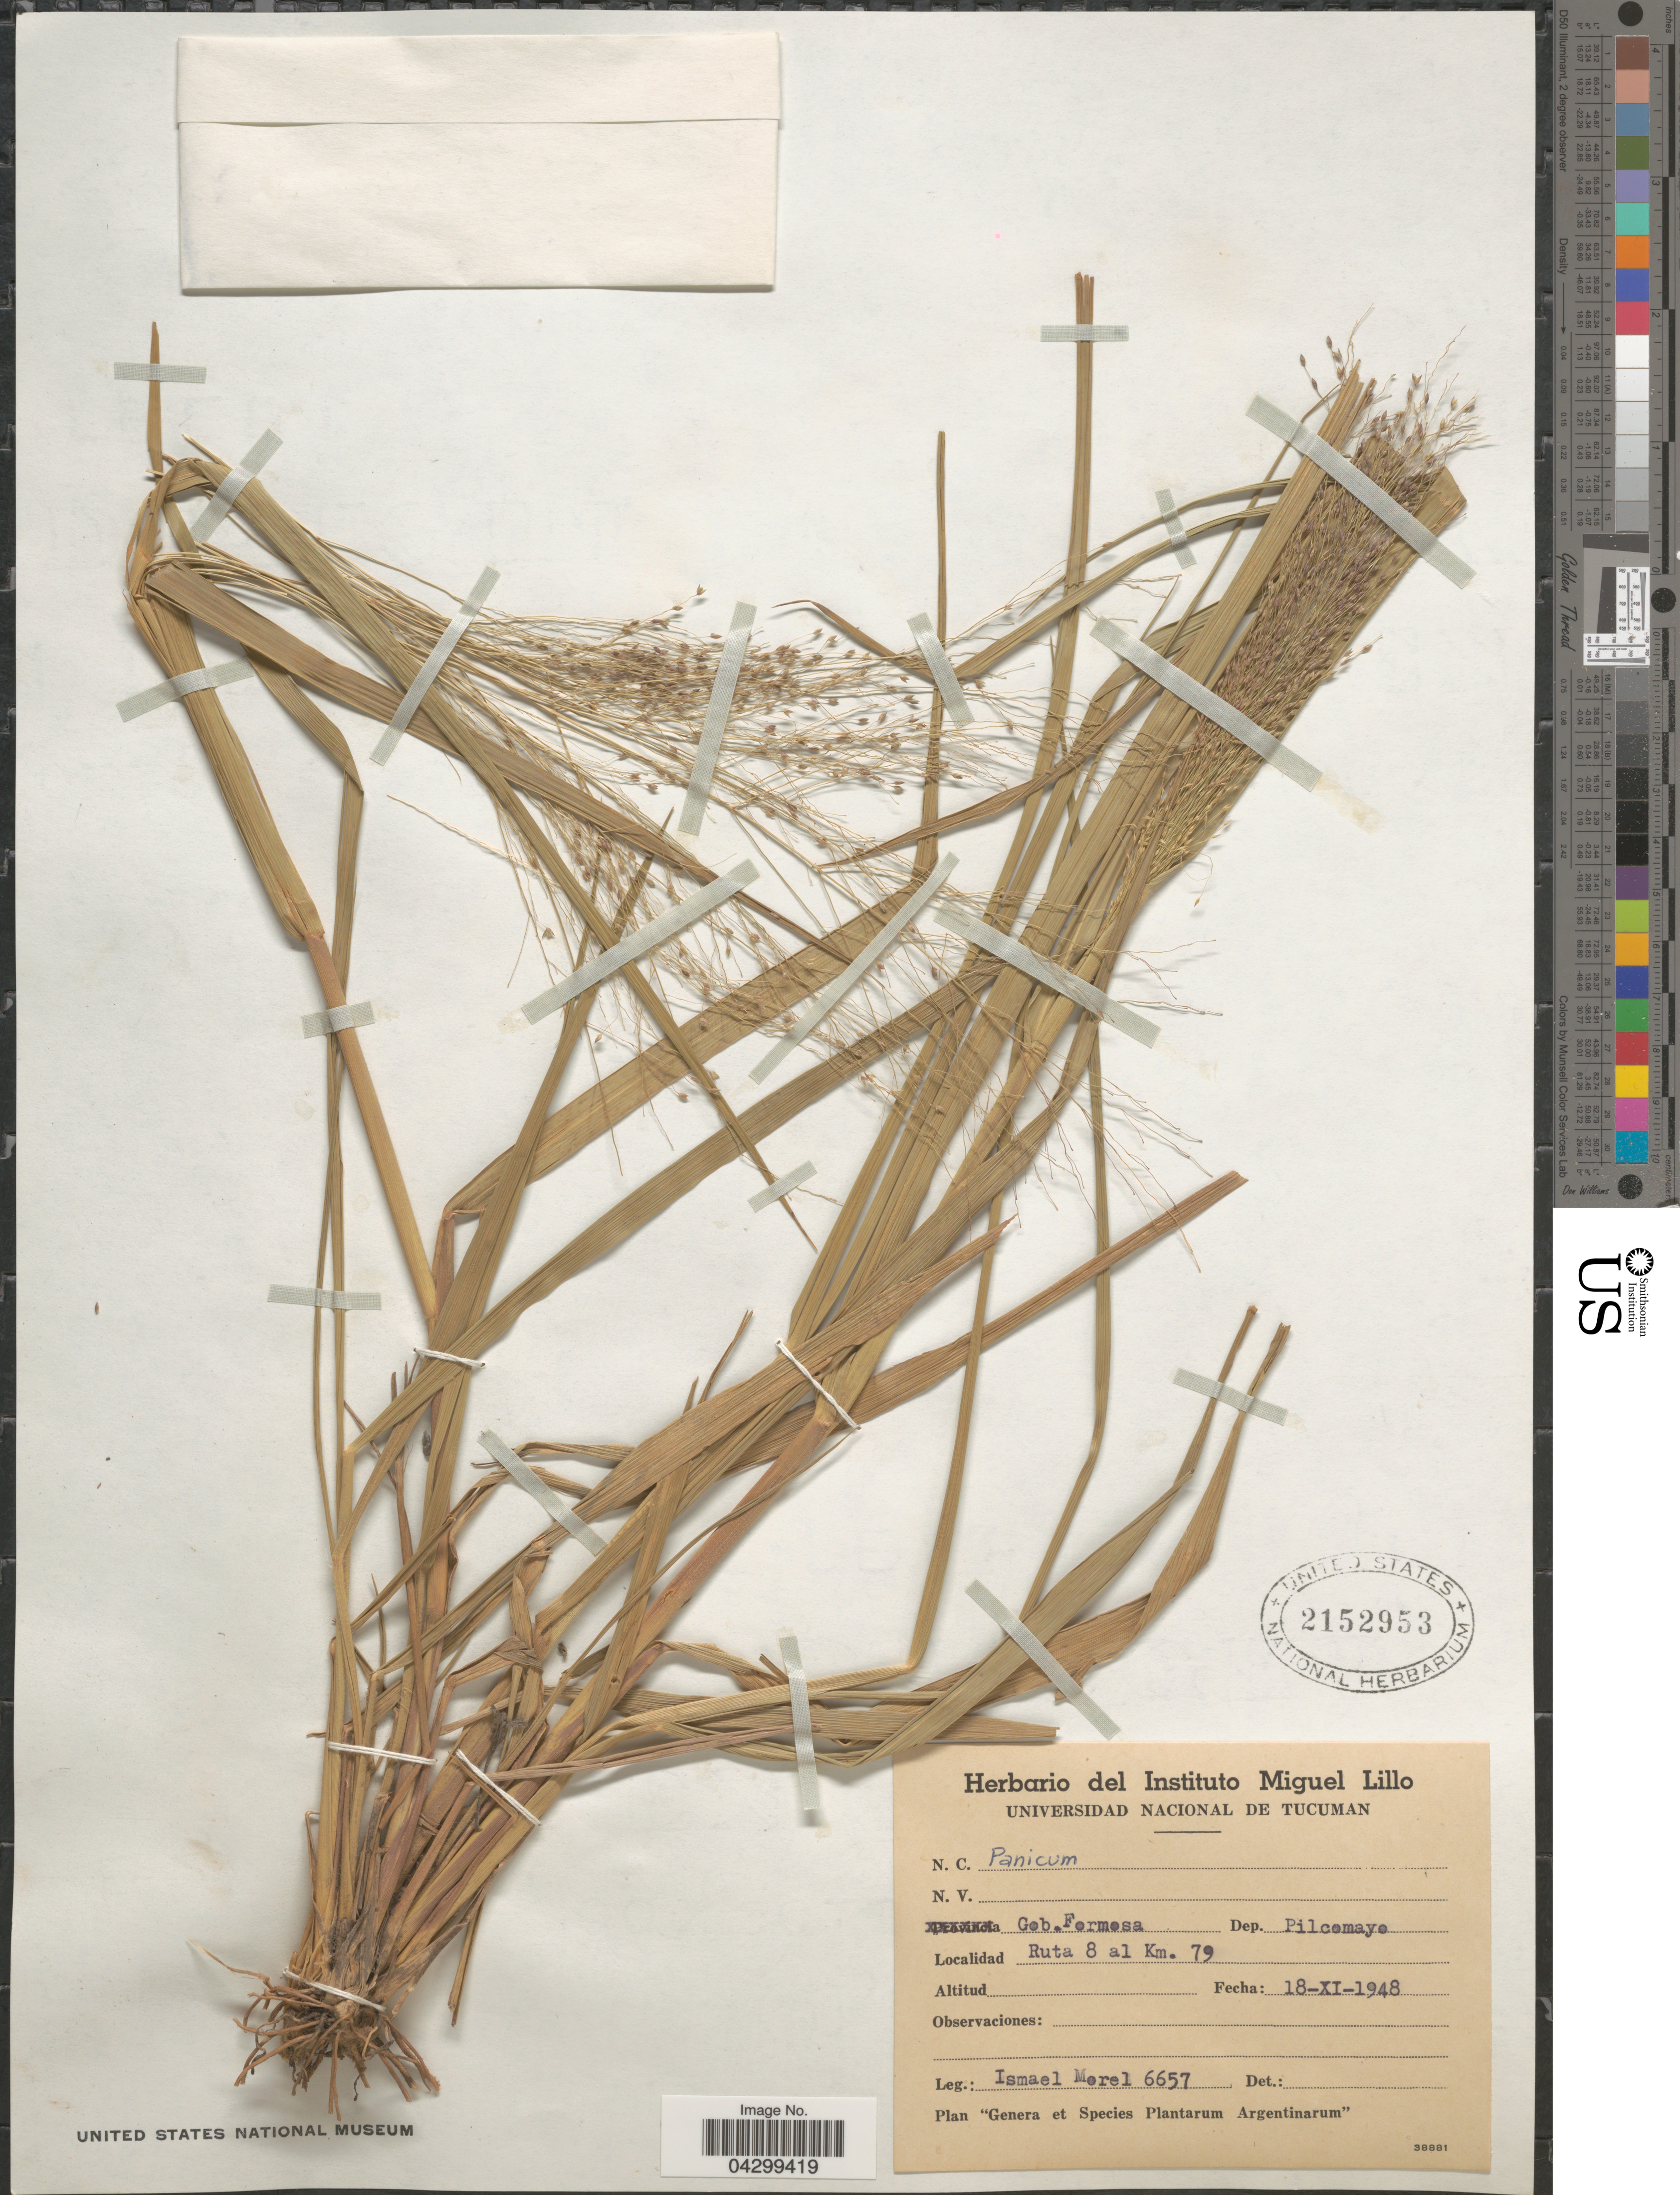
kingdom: Plantae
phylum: Tracheophyta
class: Liliopsida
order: Poales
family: Poaceae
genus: Panicum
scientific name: Panicum bergii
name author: Arechav.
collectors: I. Morel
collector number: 6657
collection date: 1948-11-18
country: Argentina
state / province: Formosa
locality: Gob. Formosa. Dep. Pilcomayo. Ruta 8 al Km. 79.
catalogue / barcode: US 2152953